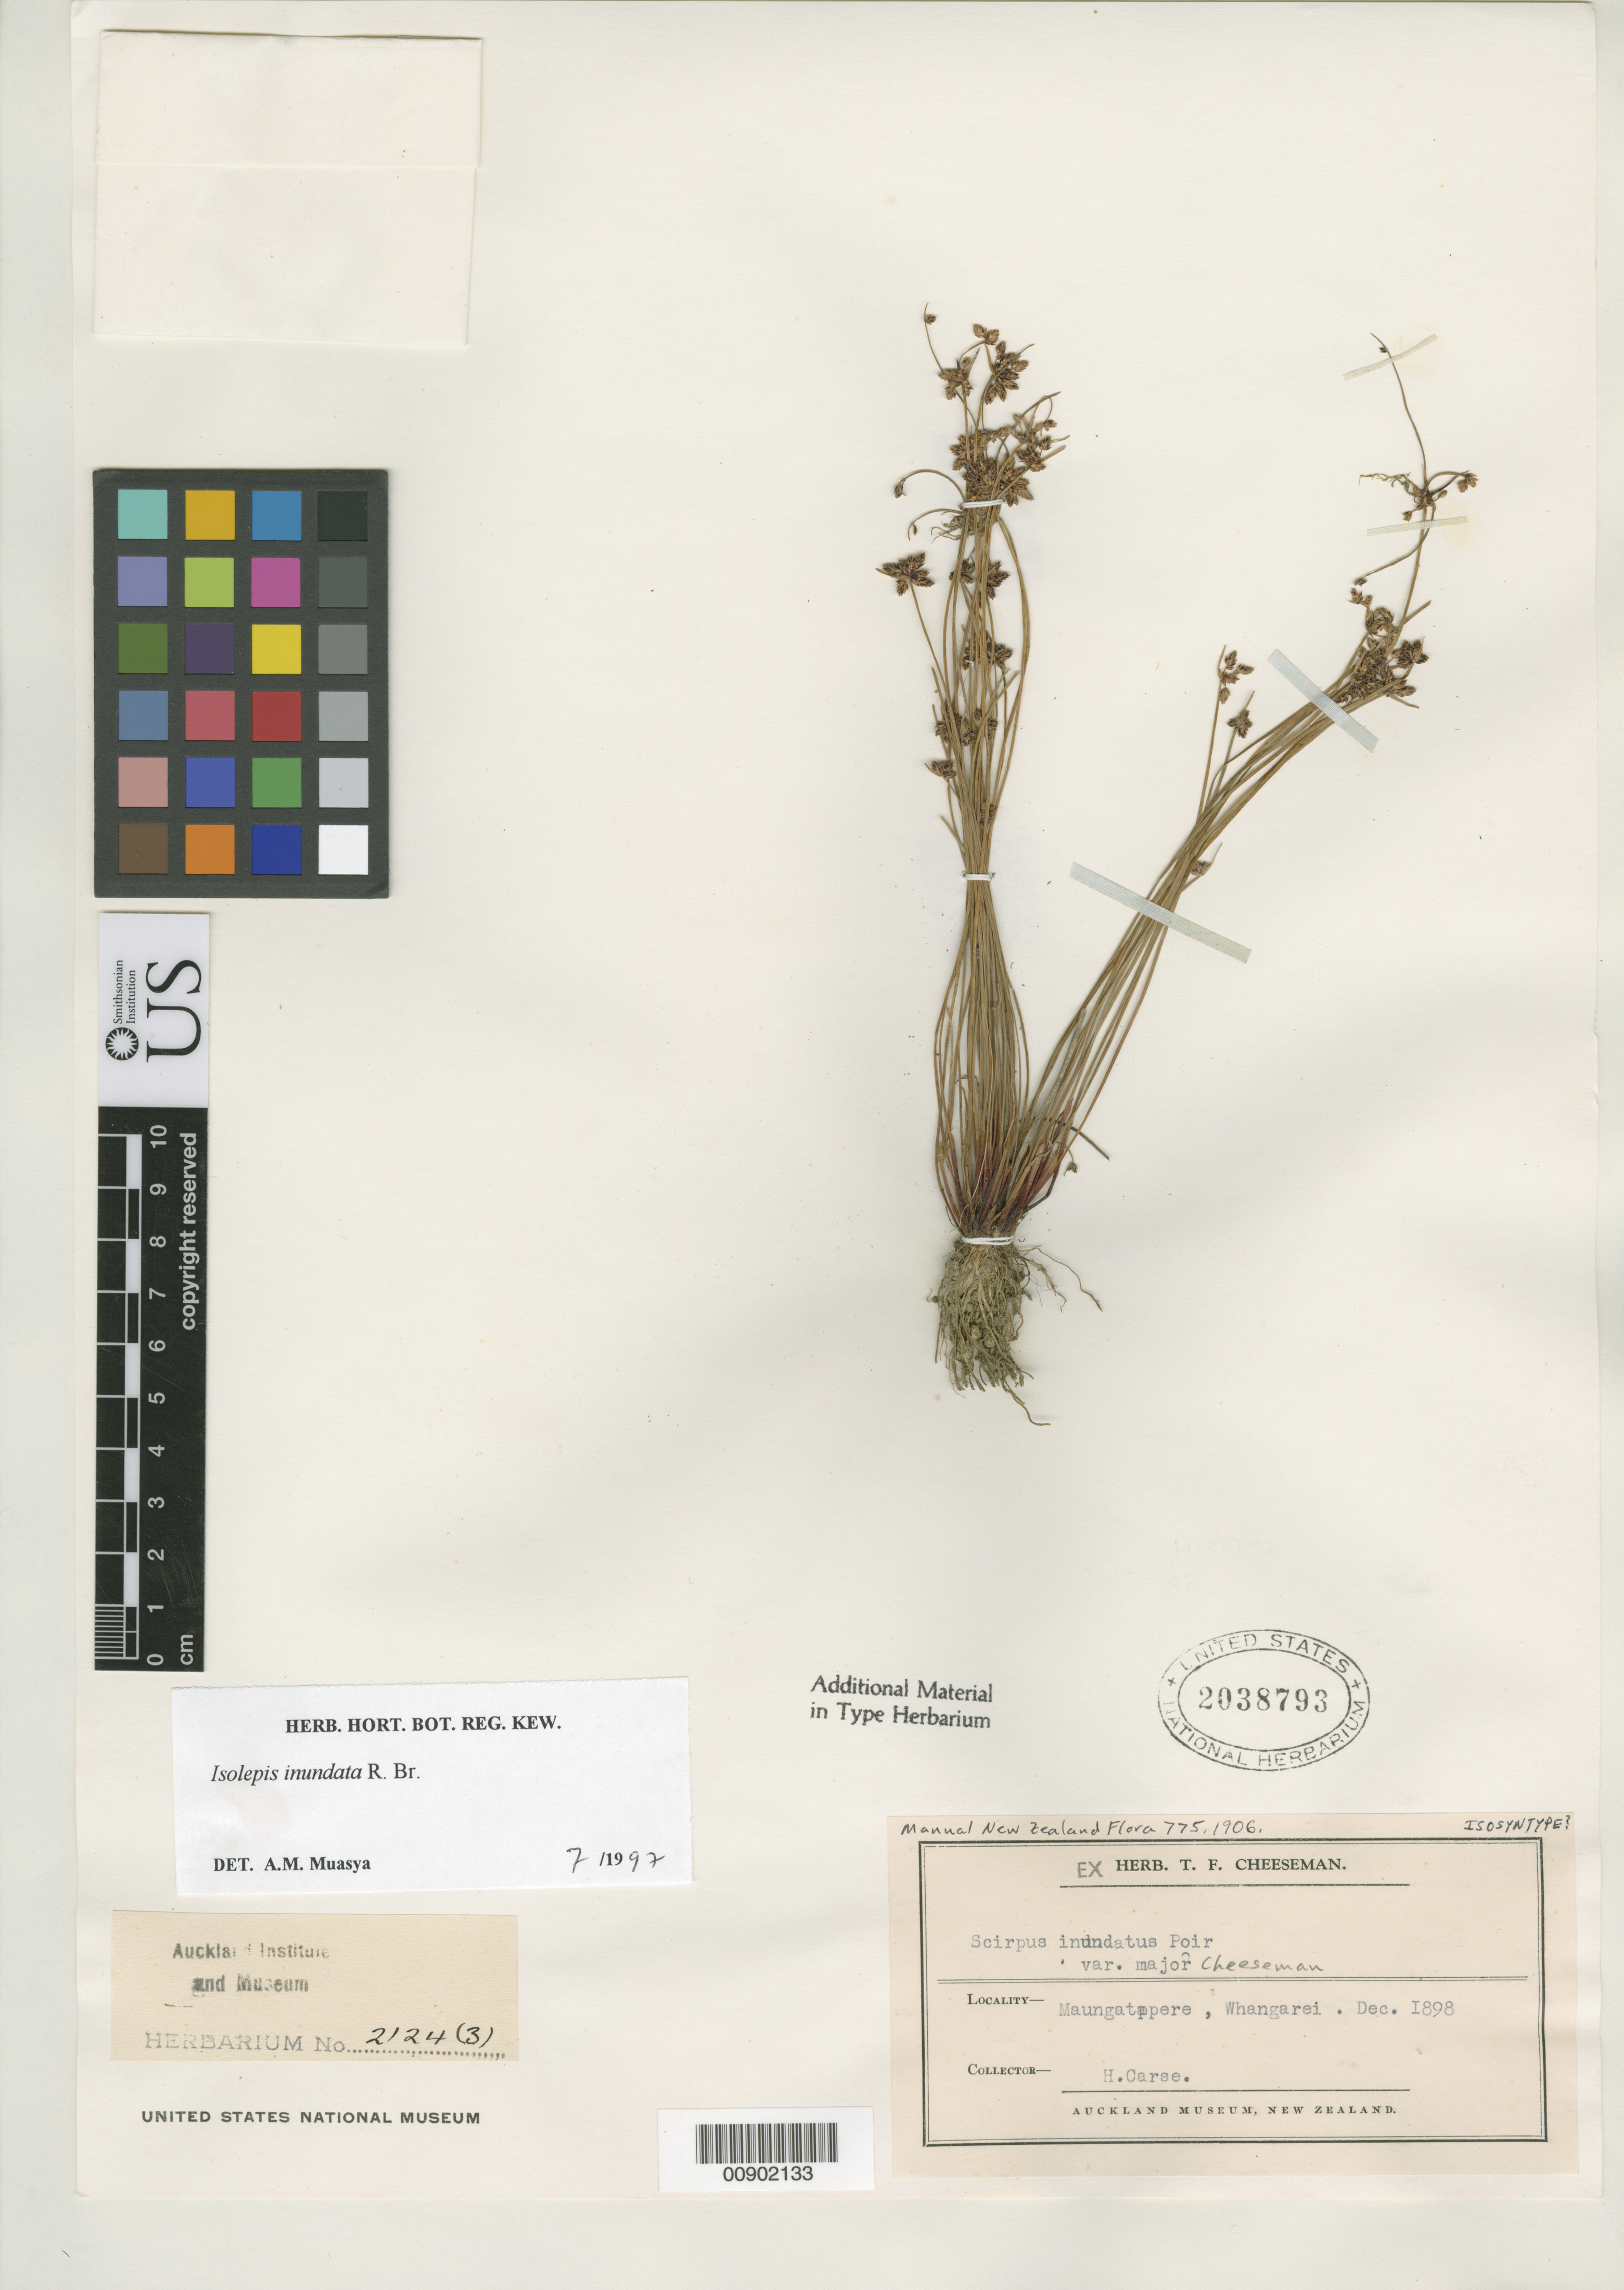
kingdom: Plantae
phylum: Tracheophyta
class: Liliopsida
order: Poales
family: Cyperaceae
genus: Scirpus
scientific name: Scirpus inundatus var. major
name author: Cheeseman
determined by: Muasya, A. M.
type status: Possible Isosyntype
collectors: H. Carse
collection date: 1898-12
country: New Zealand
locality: Maungatapere, Whangarei.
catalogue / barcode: US 2038793